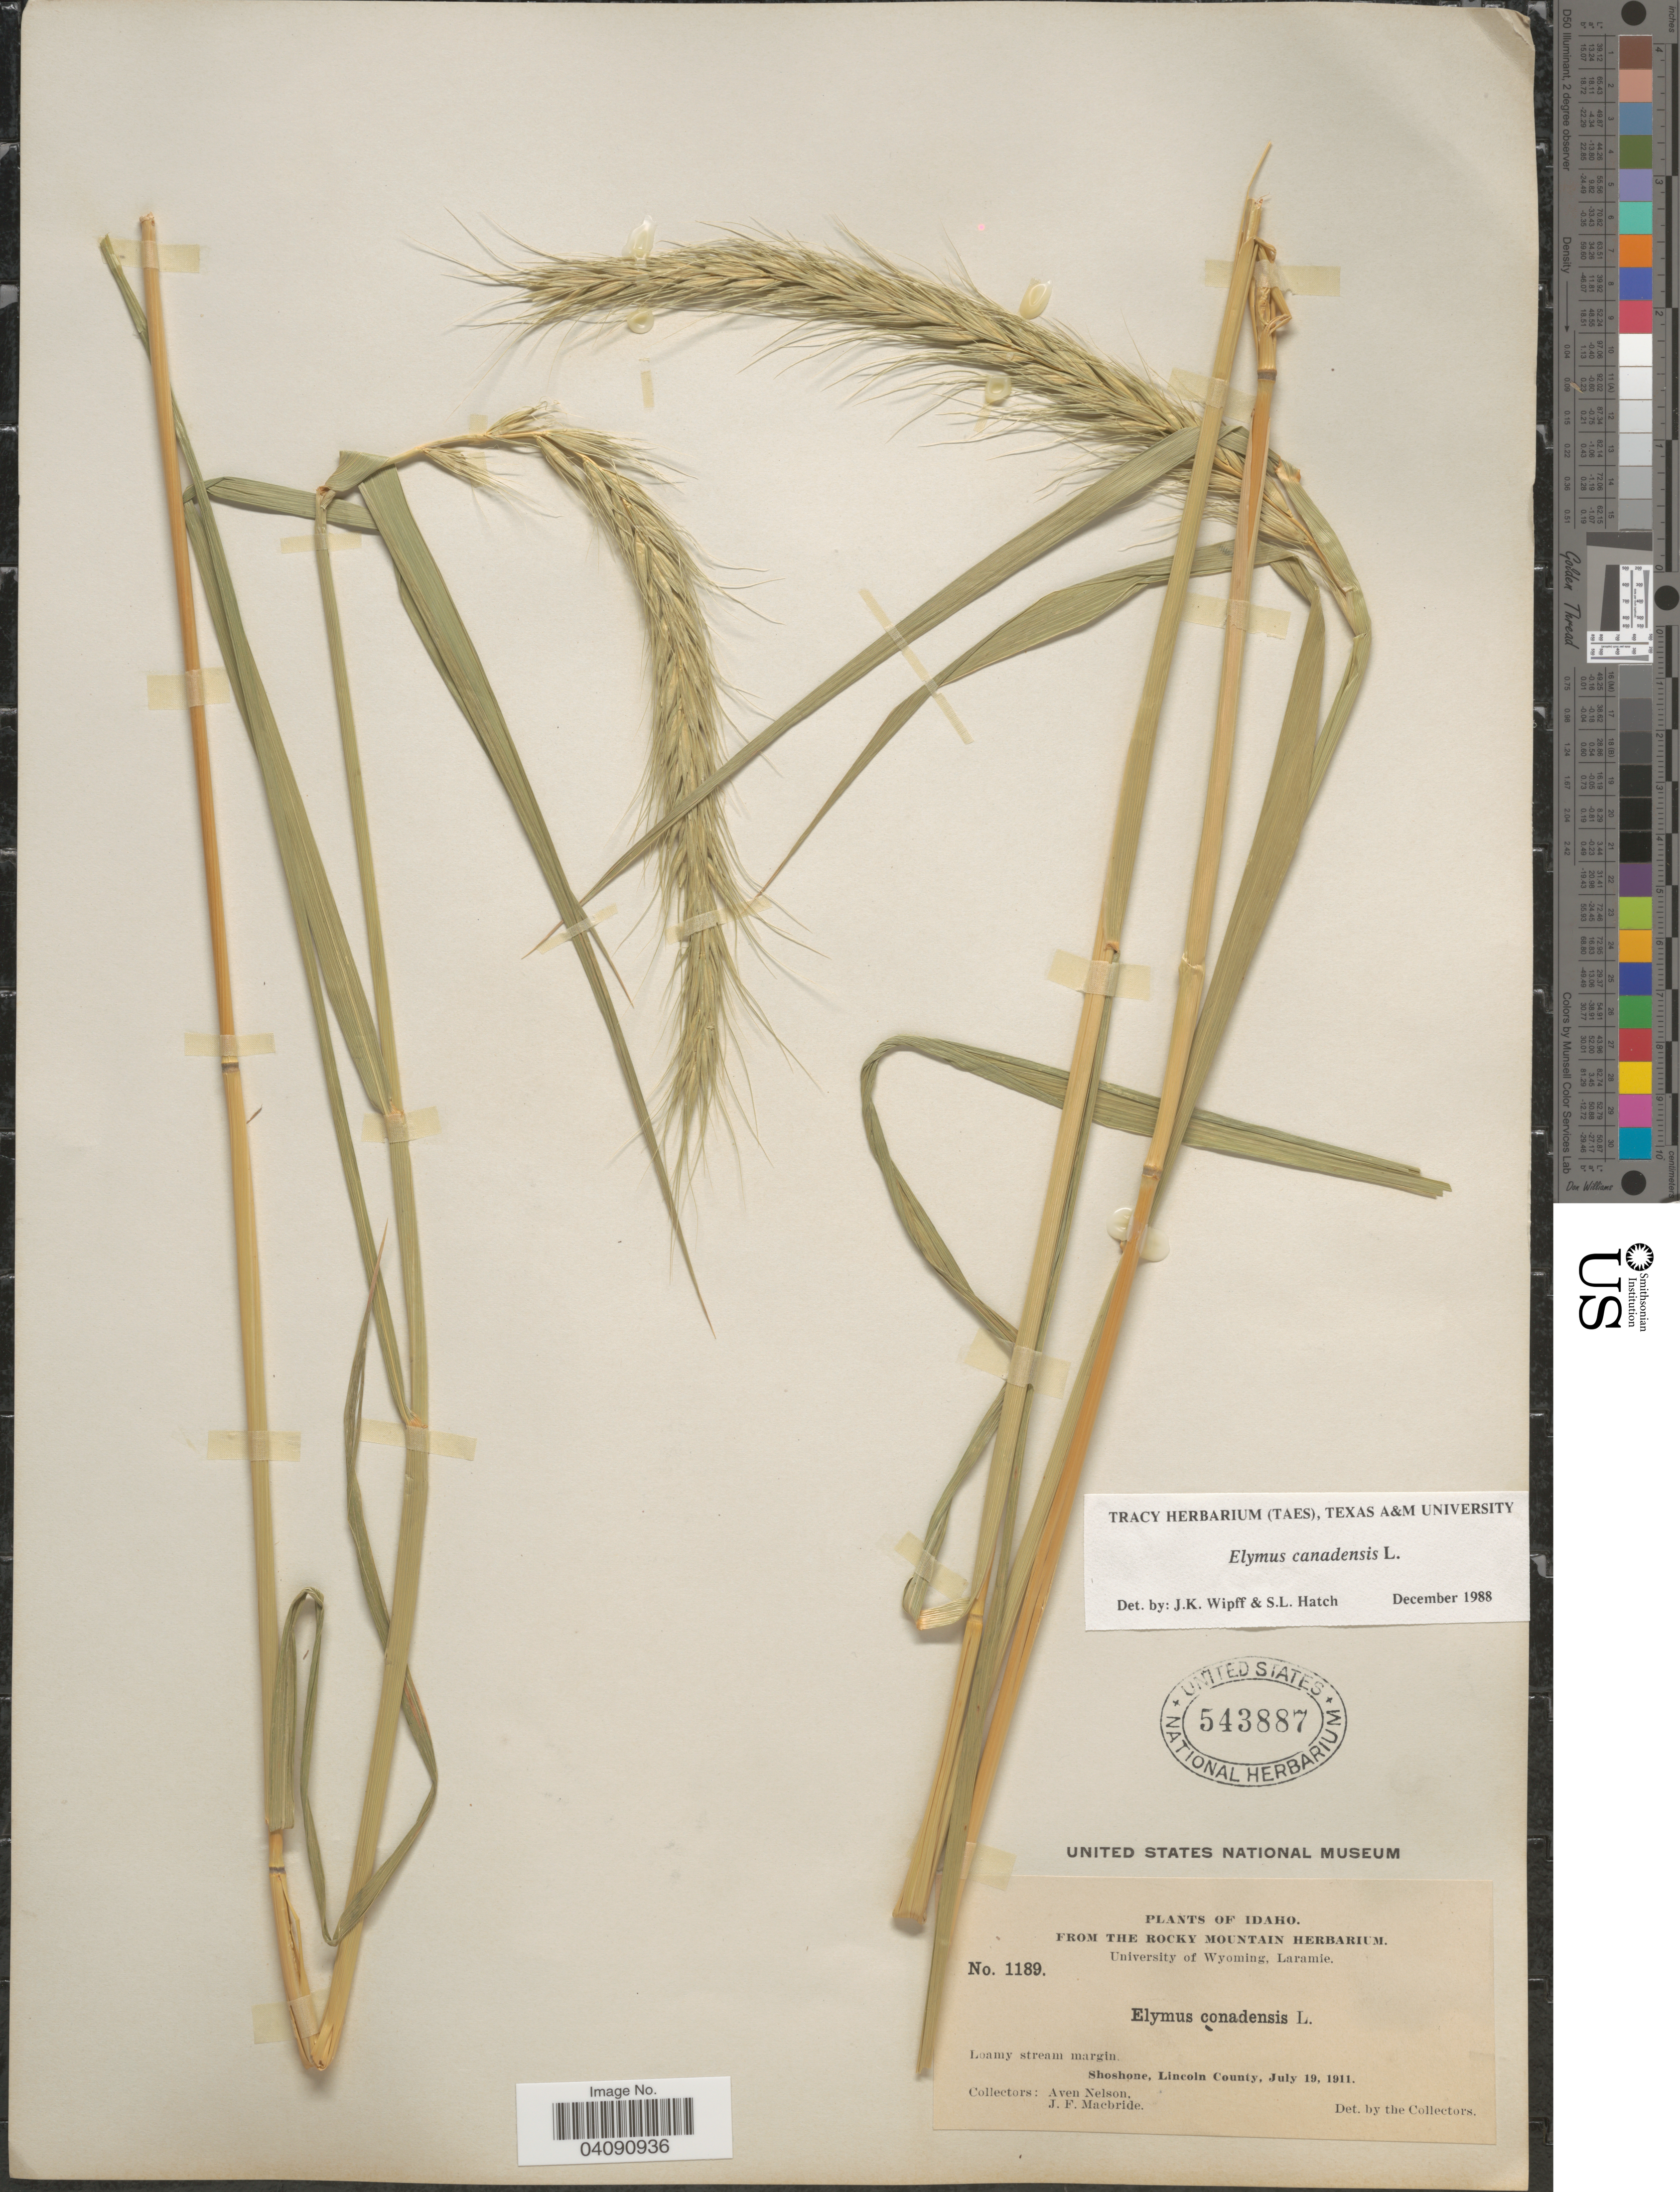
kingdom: Plantae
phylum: Tracheophyta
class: Liliopsida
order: Poales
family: Poaceae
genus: Elymus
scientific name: Elymus canadensis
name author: L.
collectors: A. Nelson & J. F. Macbride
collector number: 1189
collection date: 1911-07-19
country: United States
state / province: Idaho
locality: Shoshone, Lincoln County.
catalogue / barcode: US 543887